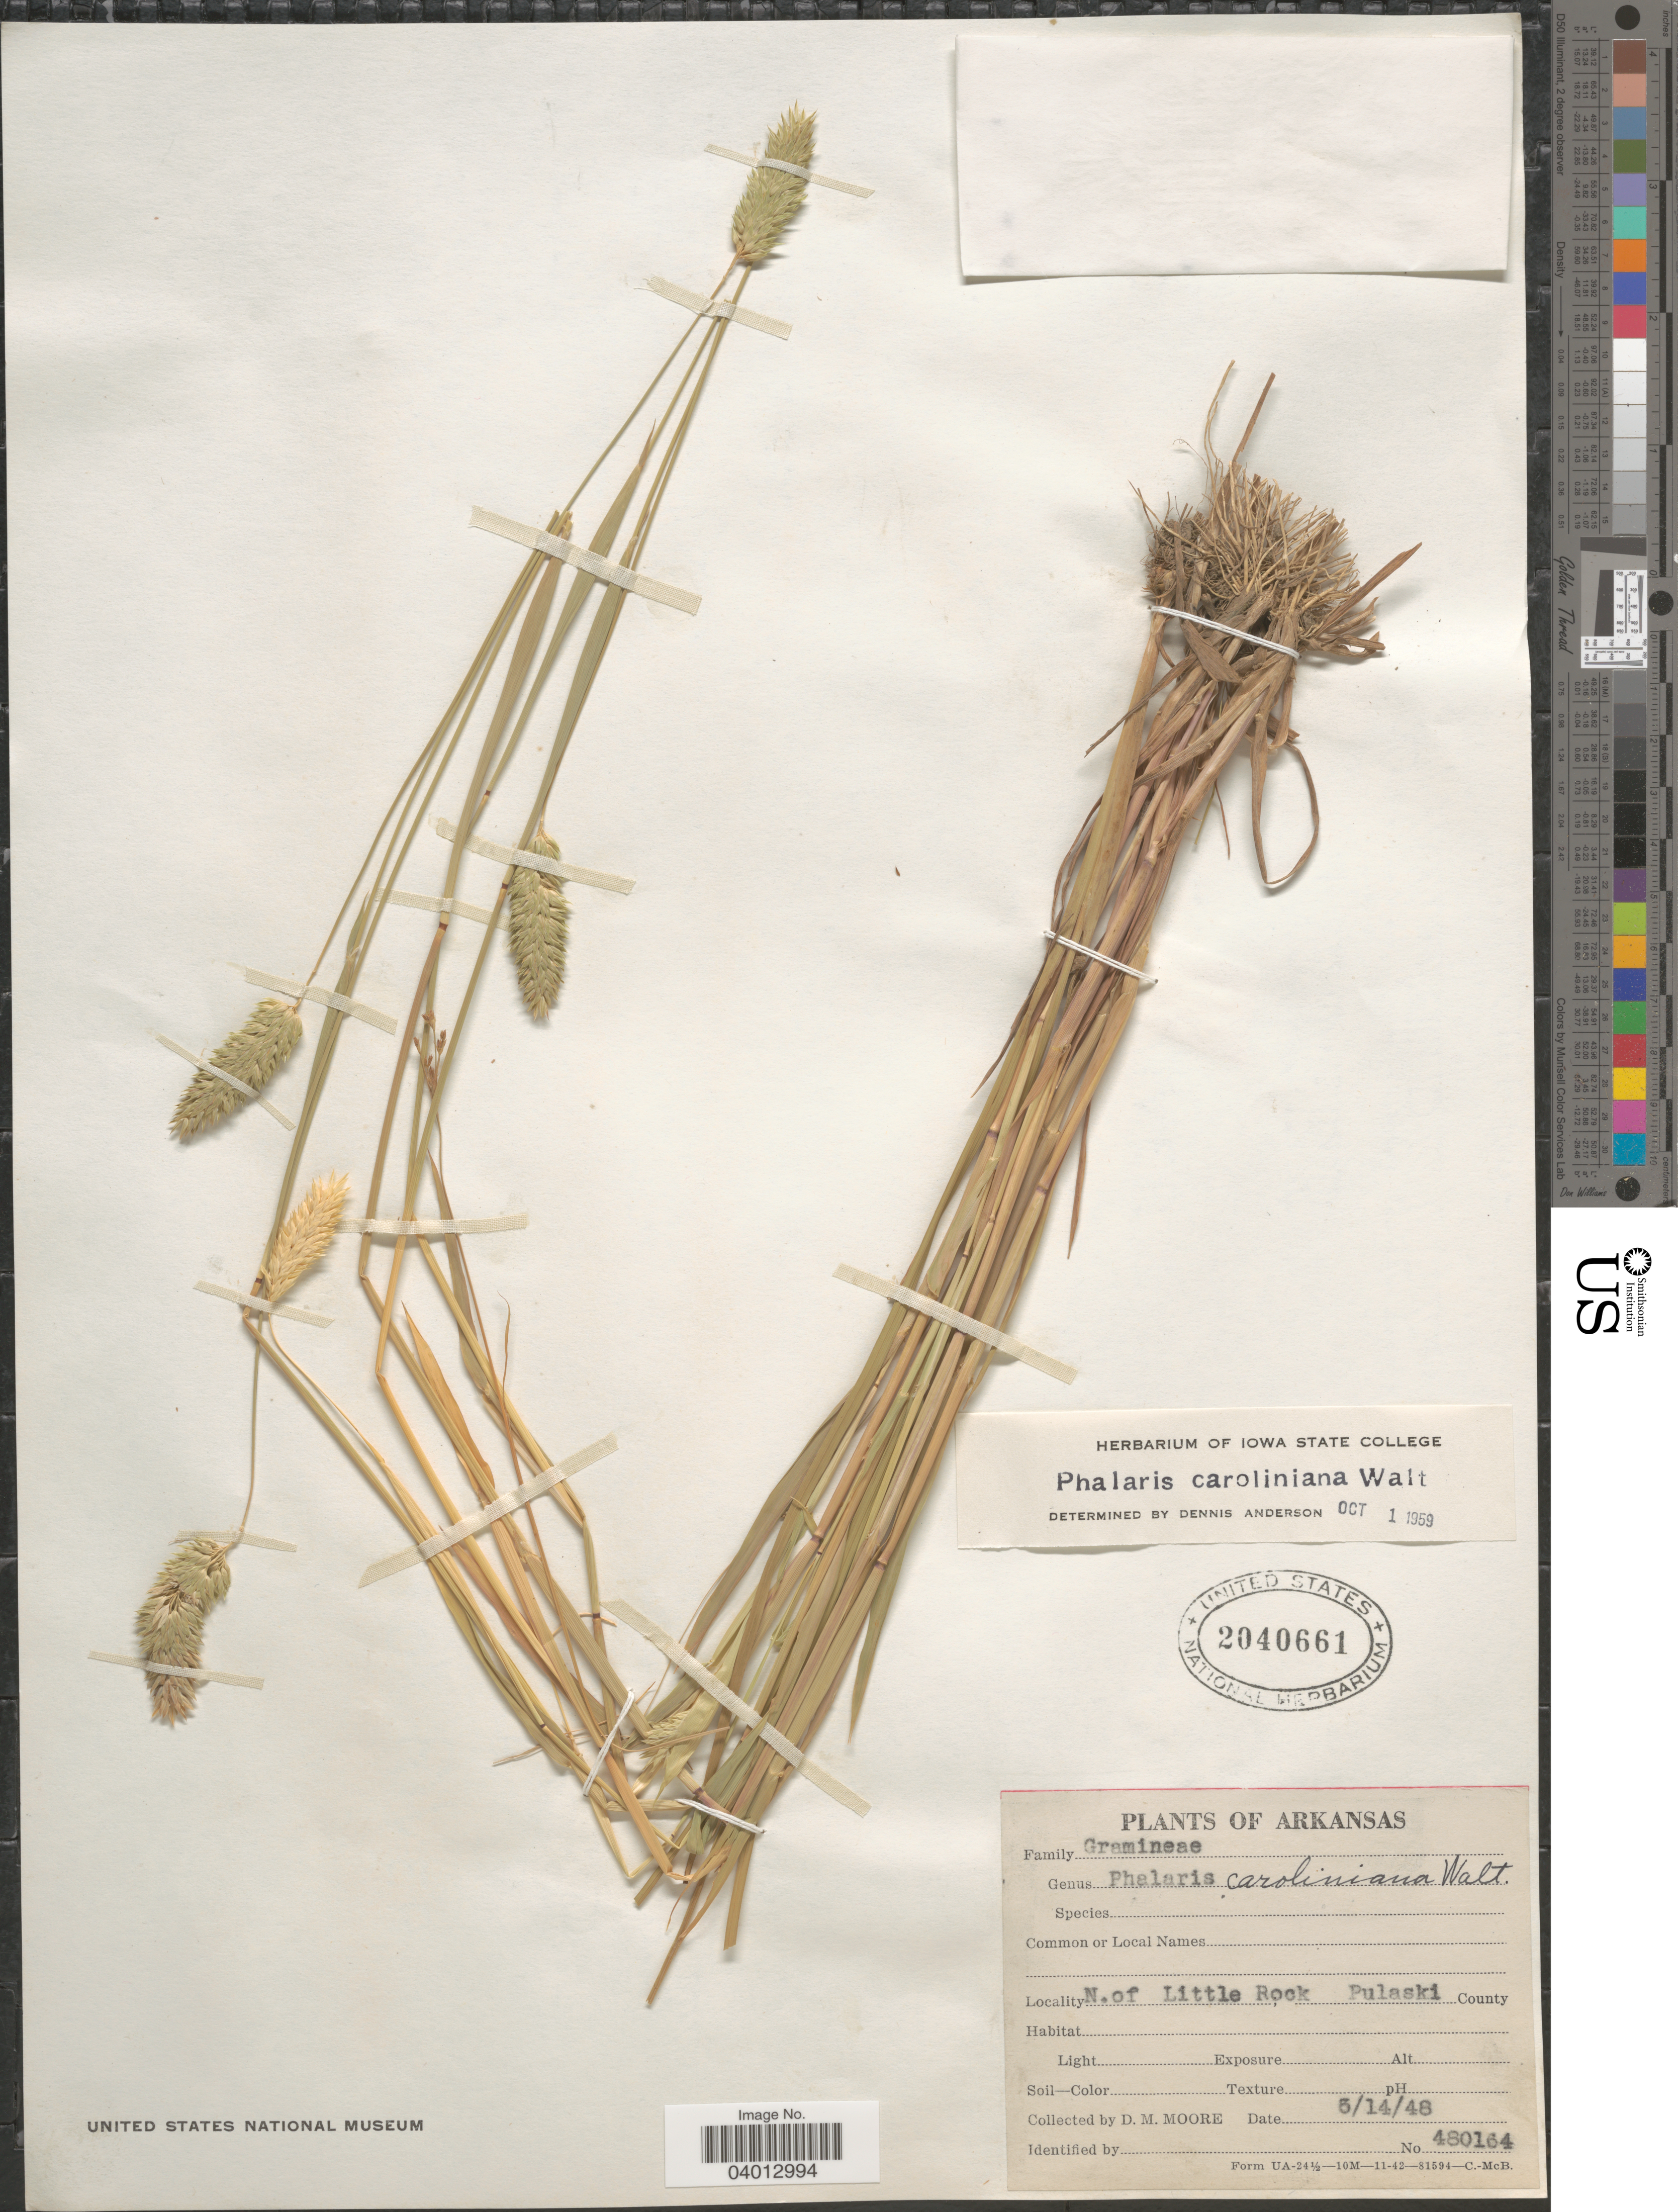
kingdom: Plantae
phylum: Tracheophyta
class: Liliopsida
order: Poales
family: Poaceae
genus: Phalaris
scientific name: Phalaris caroliniana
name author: Walter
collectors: D. Moore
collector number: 480164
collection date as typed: Transcribed d/m/y: 14/5/48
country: United States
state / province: Arkansas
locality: N. of Little Rock. Pulaski County.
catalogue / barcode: US 2040661